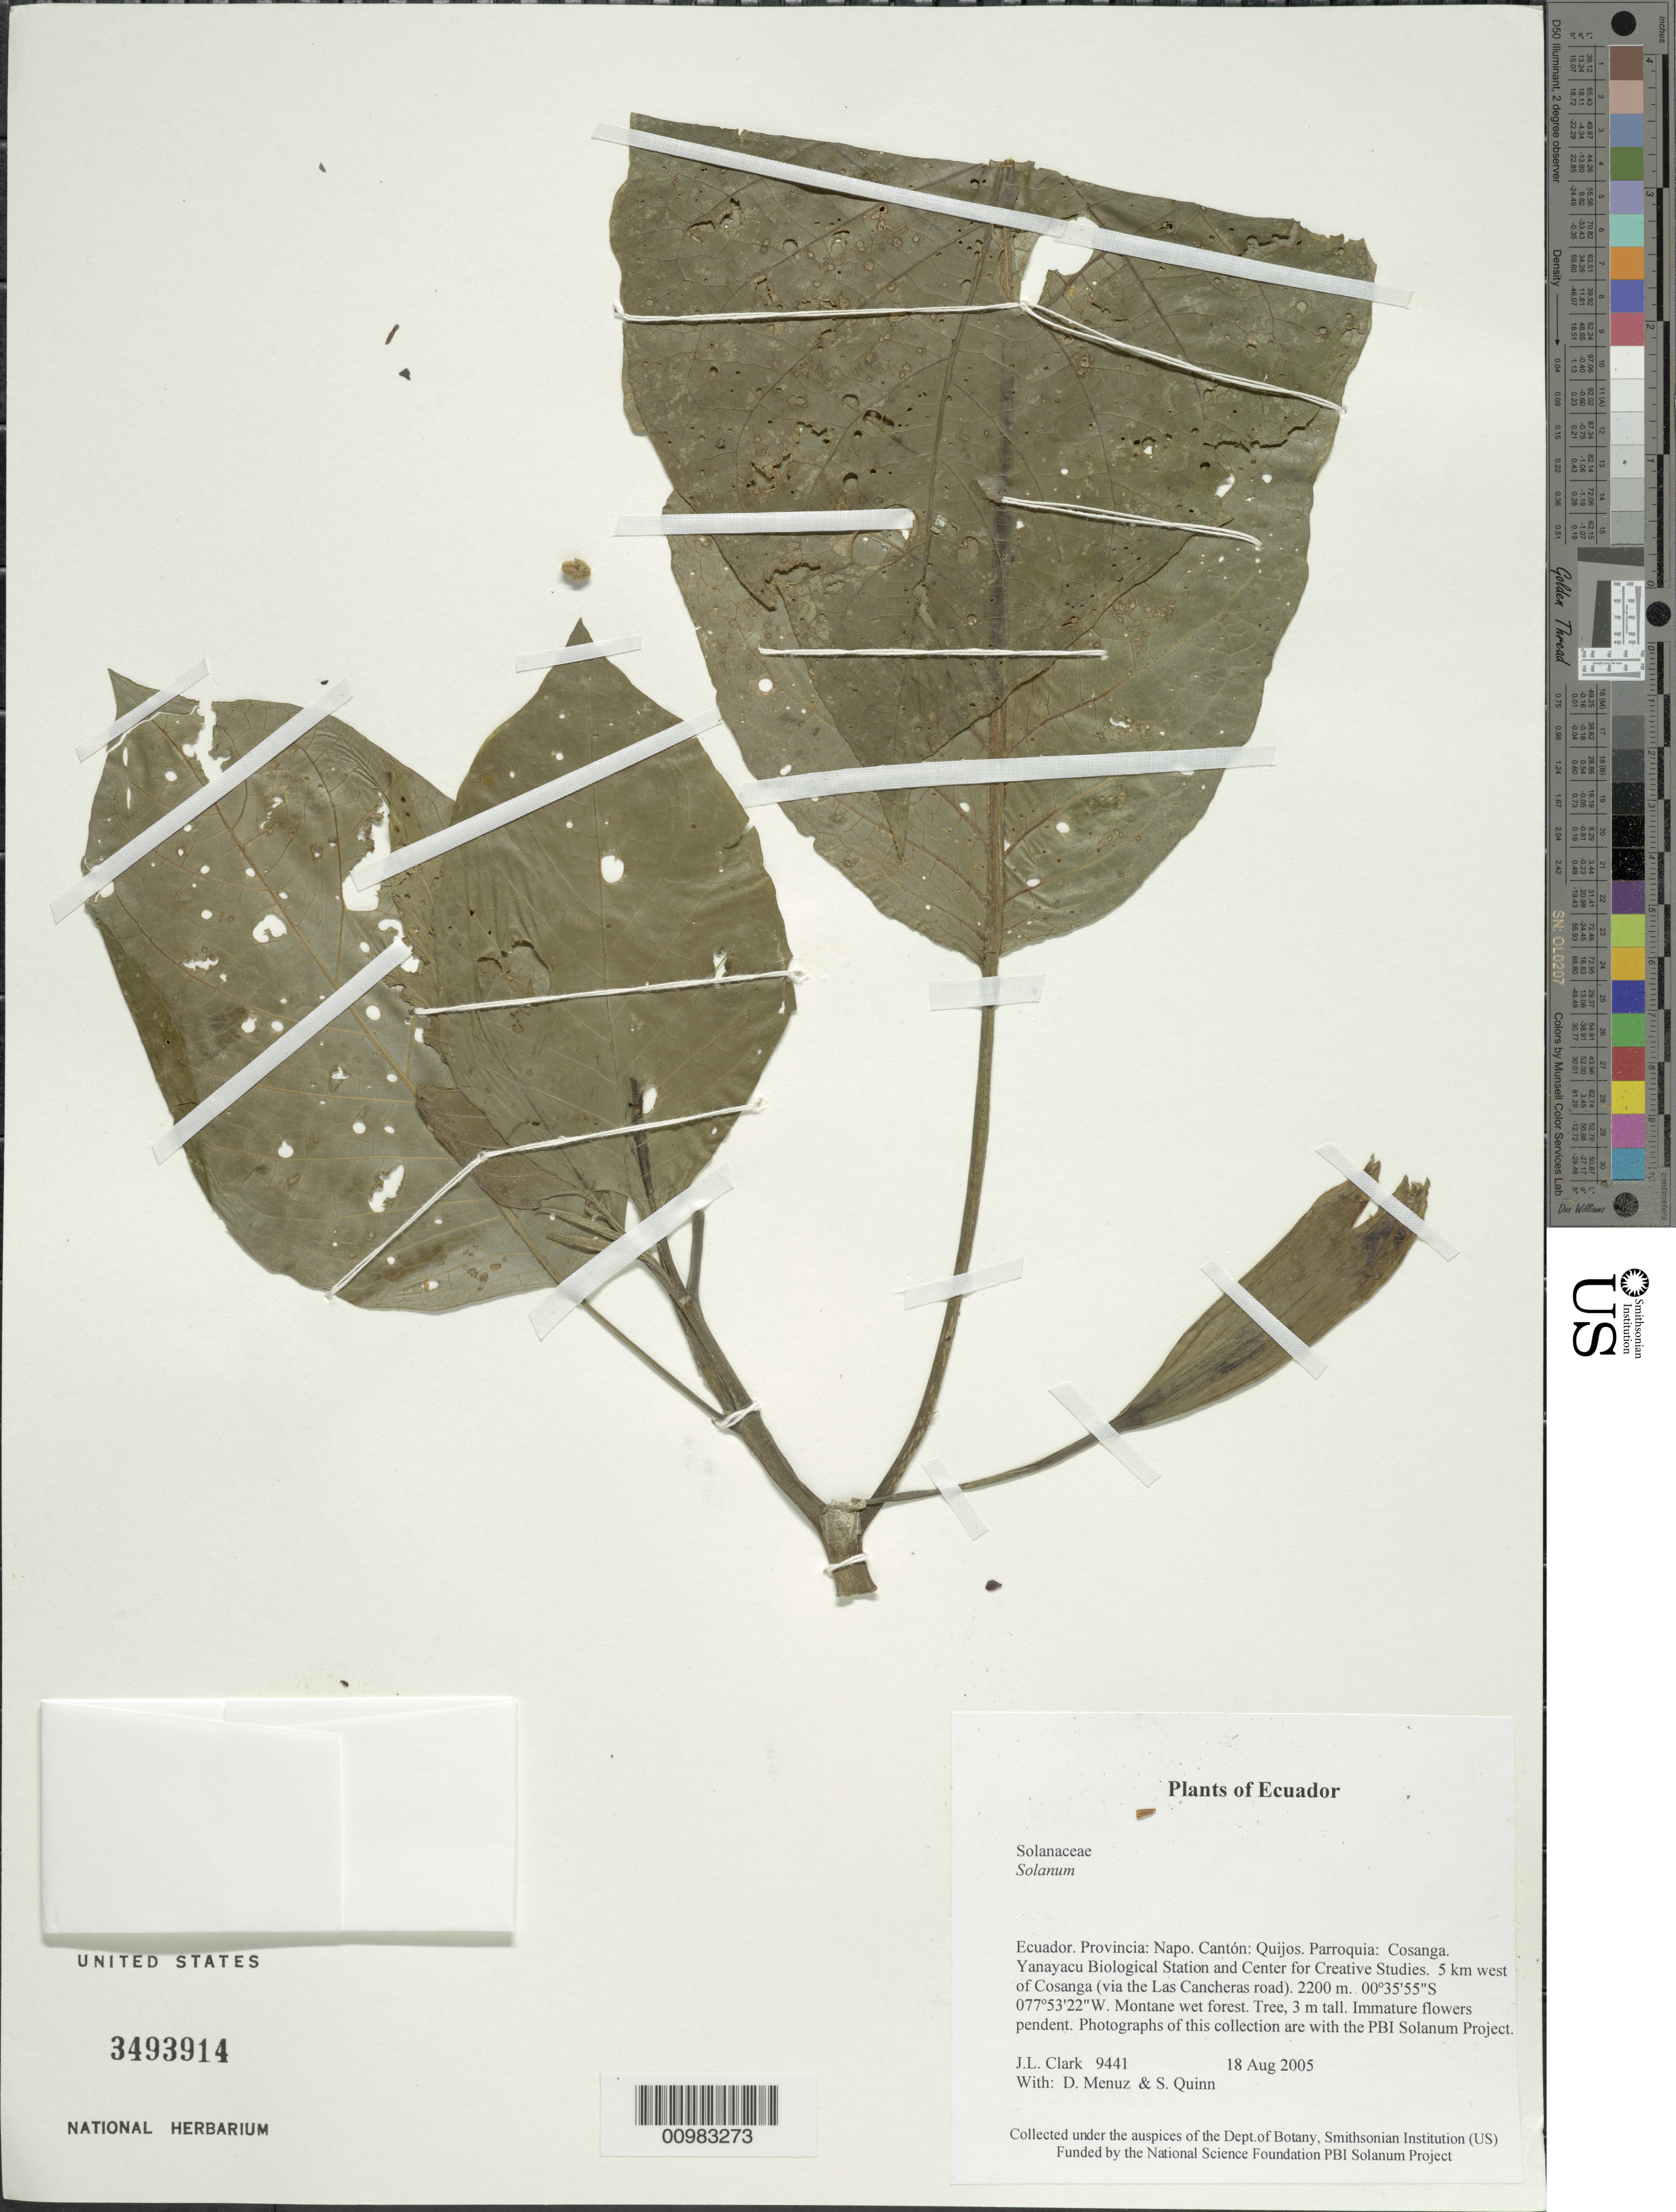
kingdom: Plantae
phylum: Tracheophyta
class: Magnoliopsida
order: Solanales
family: Solanaceae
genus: Brugmansia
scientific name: Brugmansia x candida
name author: Pers.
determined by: Knapp, S. D.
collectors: J. L. Clark, D. Menuz & S. Quinn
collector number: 9441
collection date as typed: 18 Aug 2005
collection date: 2005-08-18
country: Ecuador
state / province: Napo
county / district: Quijos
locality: Yanayacu Biological Station and Center for Creative studies. 5 km west of Cosanga (via the Las Cancheras road).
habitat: Montane wet forest.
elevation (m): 2200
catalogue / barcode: US 3493914